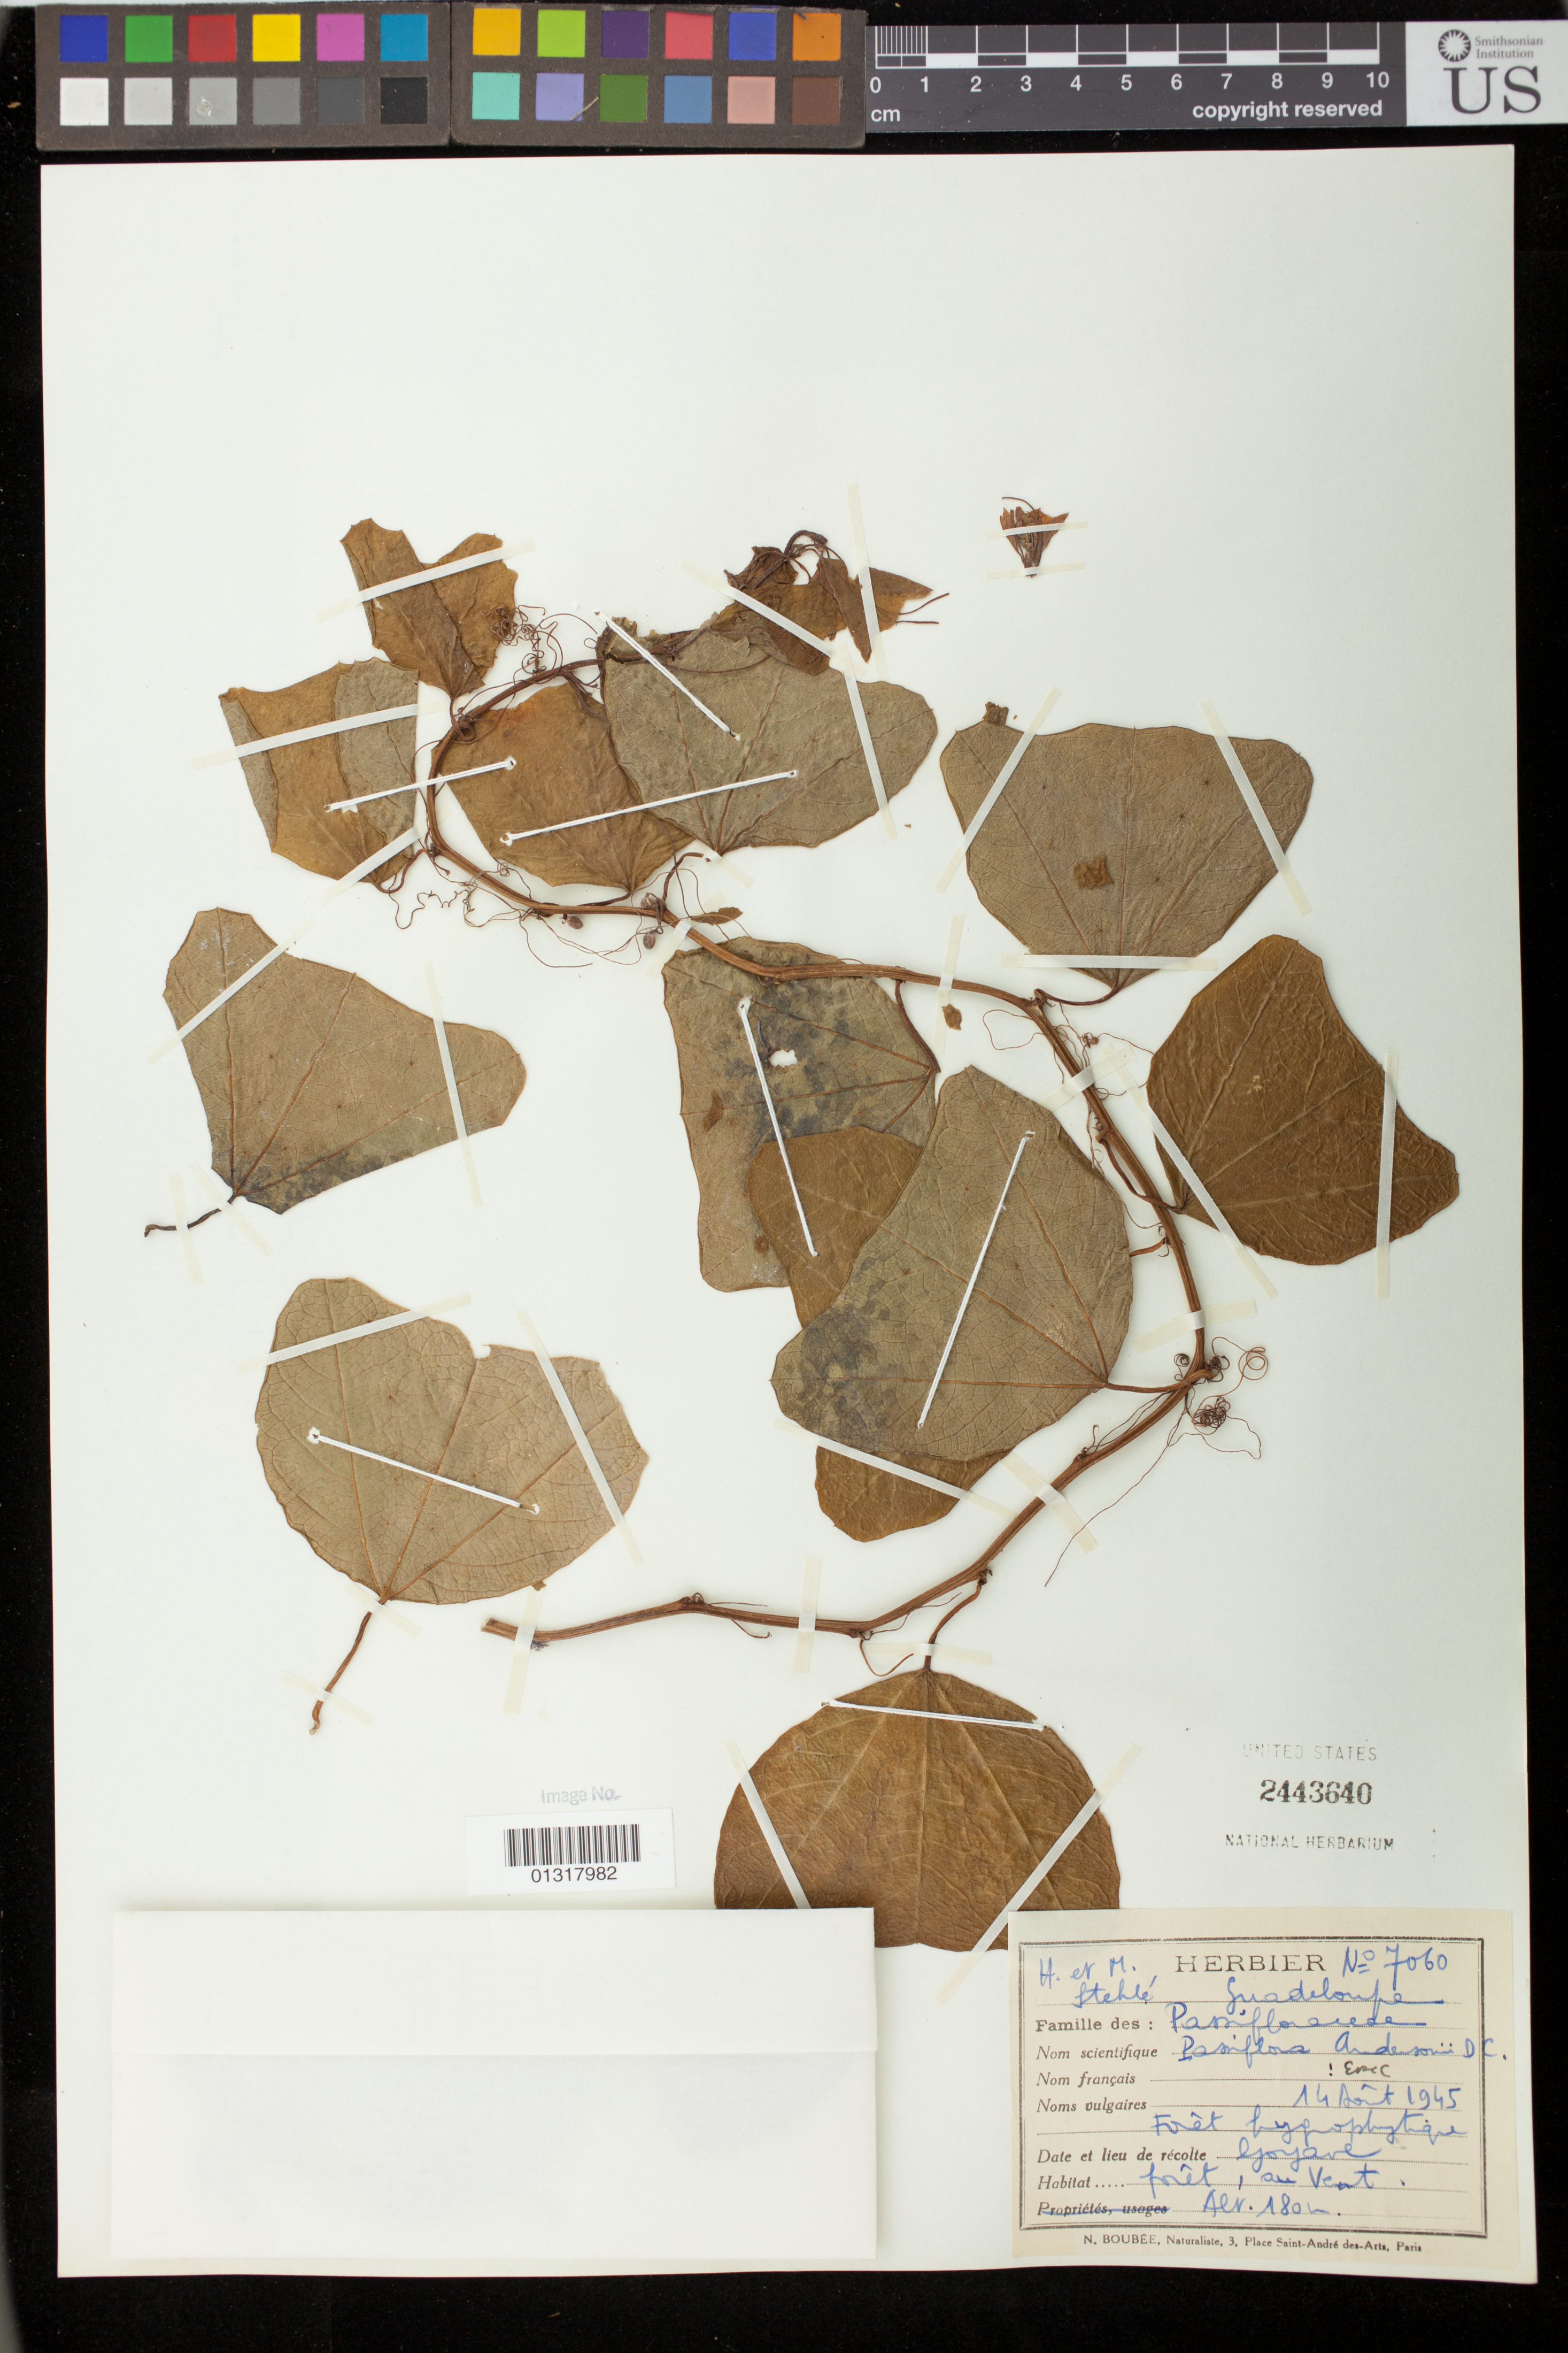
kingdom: Plantae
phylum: Tracheophyta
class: Magnoliopsida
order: Malpighiales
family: Passifloraceae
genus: Passiflora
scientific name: Passiflora andersonii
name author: DC.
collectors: H. Stehlé & M. Stehlé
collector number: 7060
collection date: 1945-08-14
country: Guadeloupe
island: Basse Terre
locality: Goyave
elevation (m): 180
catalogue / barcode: US 2443640